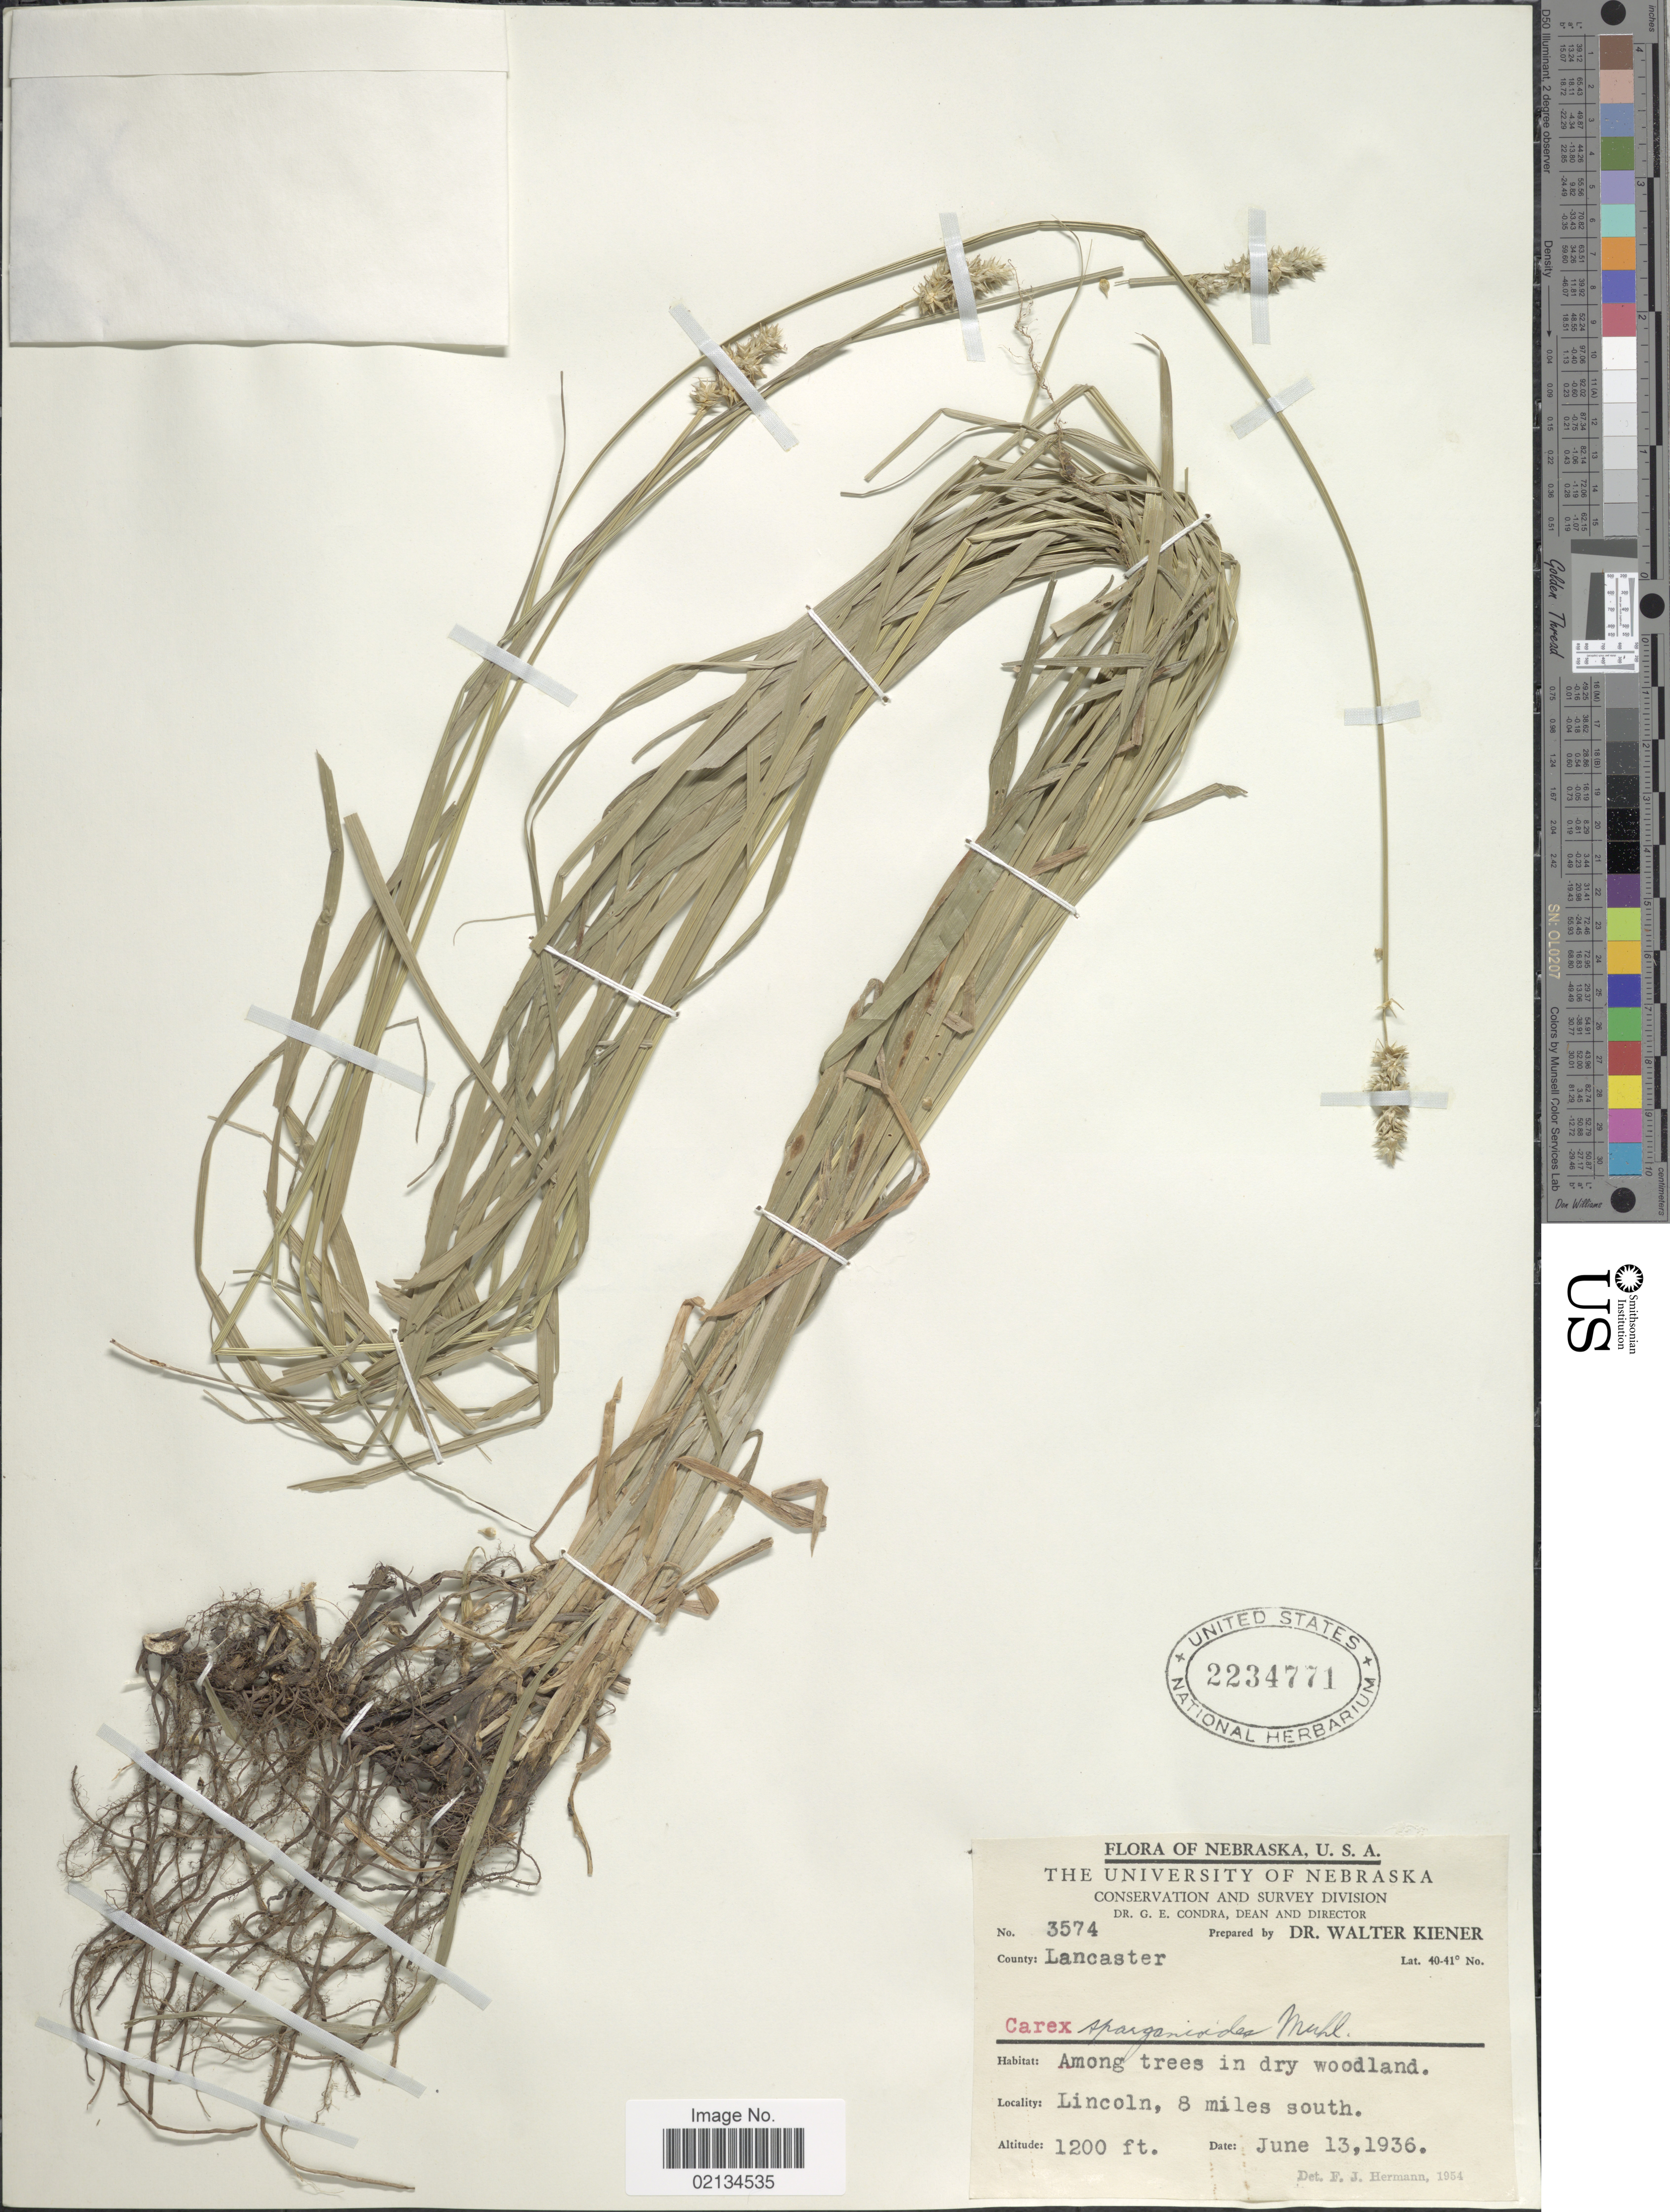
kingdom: Plantae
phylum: Tracheophyta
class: Liliopsida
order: Poales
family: Cyperaceae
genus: Carex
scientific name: Carex sparganioides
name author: Muhl. ex Willd.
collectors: W. Kiener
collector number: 3574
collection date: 1936-06-13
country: United States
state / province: Nebraska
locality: County: Lancaster, among trees in dry woodland, Lincoln, 8 miles south.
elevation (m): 366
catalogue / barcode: US 2234771